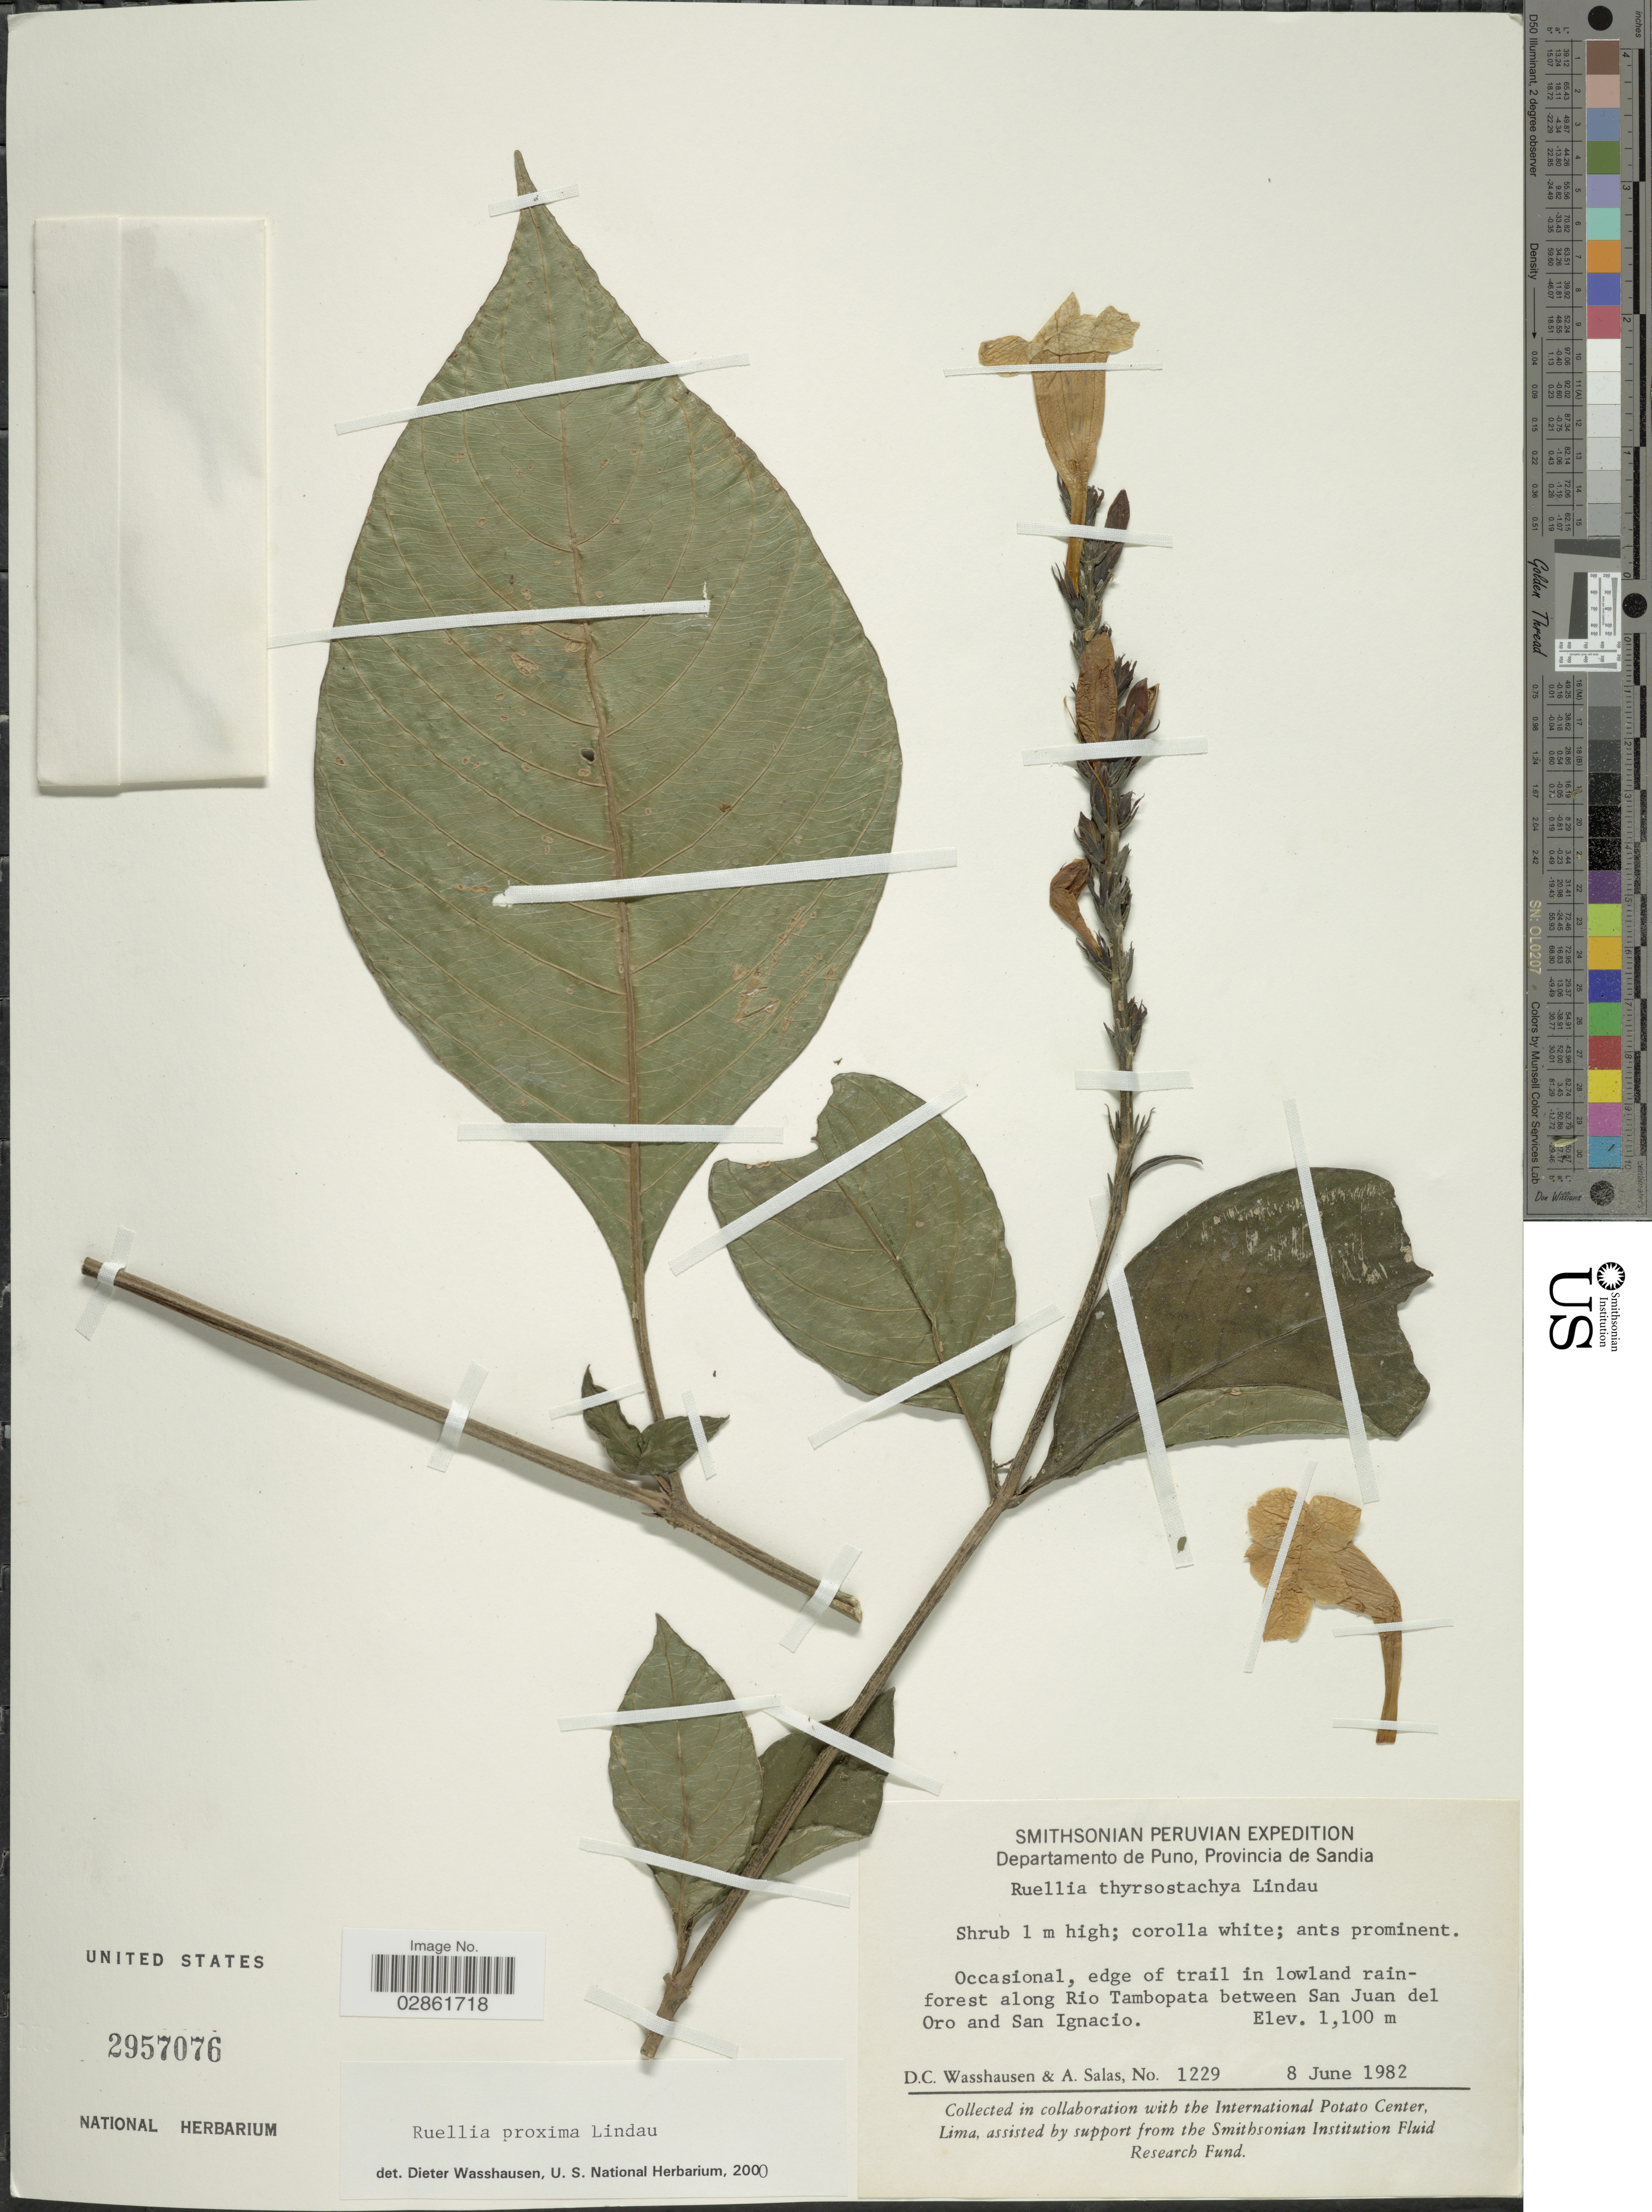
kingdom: Plantae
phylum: Tracheophyta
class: Magnoliopsida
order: Lamiales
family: Acanthaceae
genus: Ruellia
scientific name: Ruellia proxima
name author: Lindau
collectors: D. C. Wasshausen & A. Salas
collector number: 1229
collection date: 1982-06-08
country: Peru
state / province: Puno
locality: Departamento de Puno, Provincia de Sandia. Edge of trail in lowland rainforest along Rio Tambopata between San Juan del Oro and San Ignacio.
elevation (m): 1100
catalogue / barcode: US 2957076